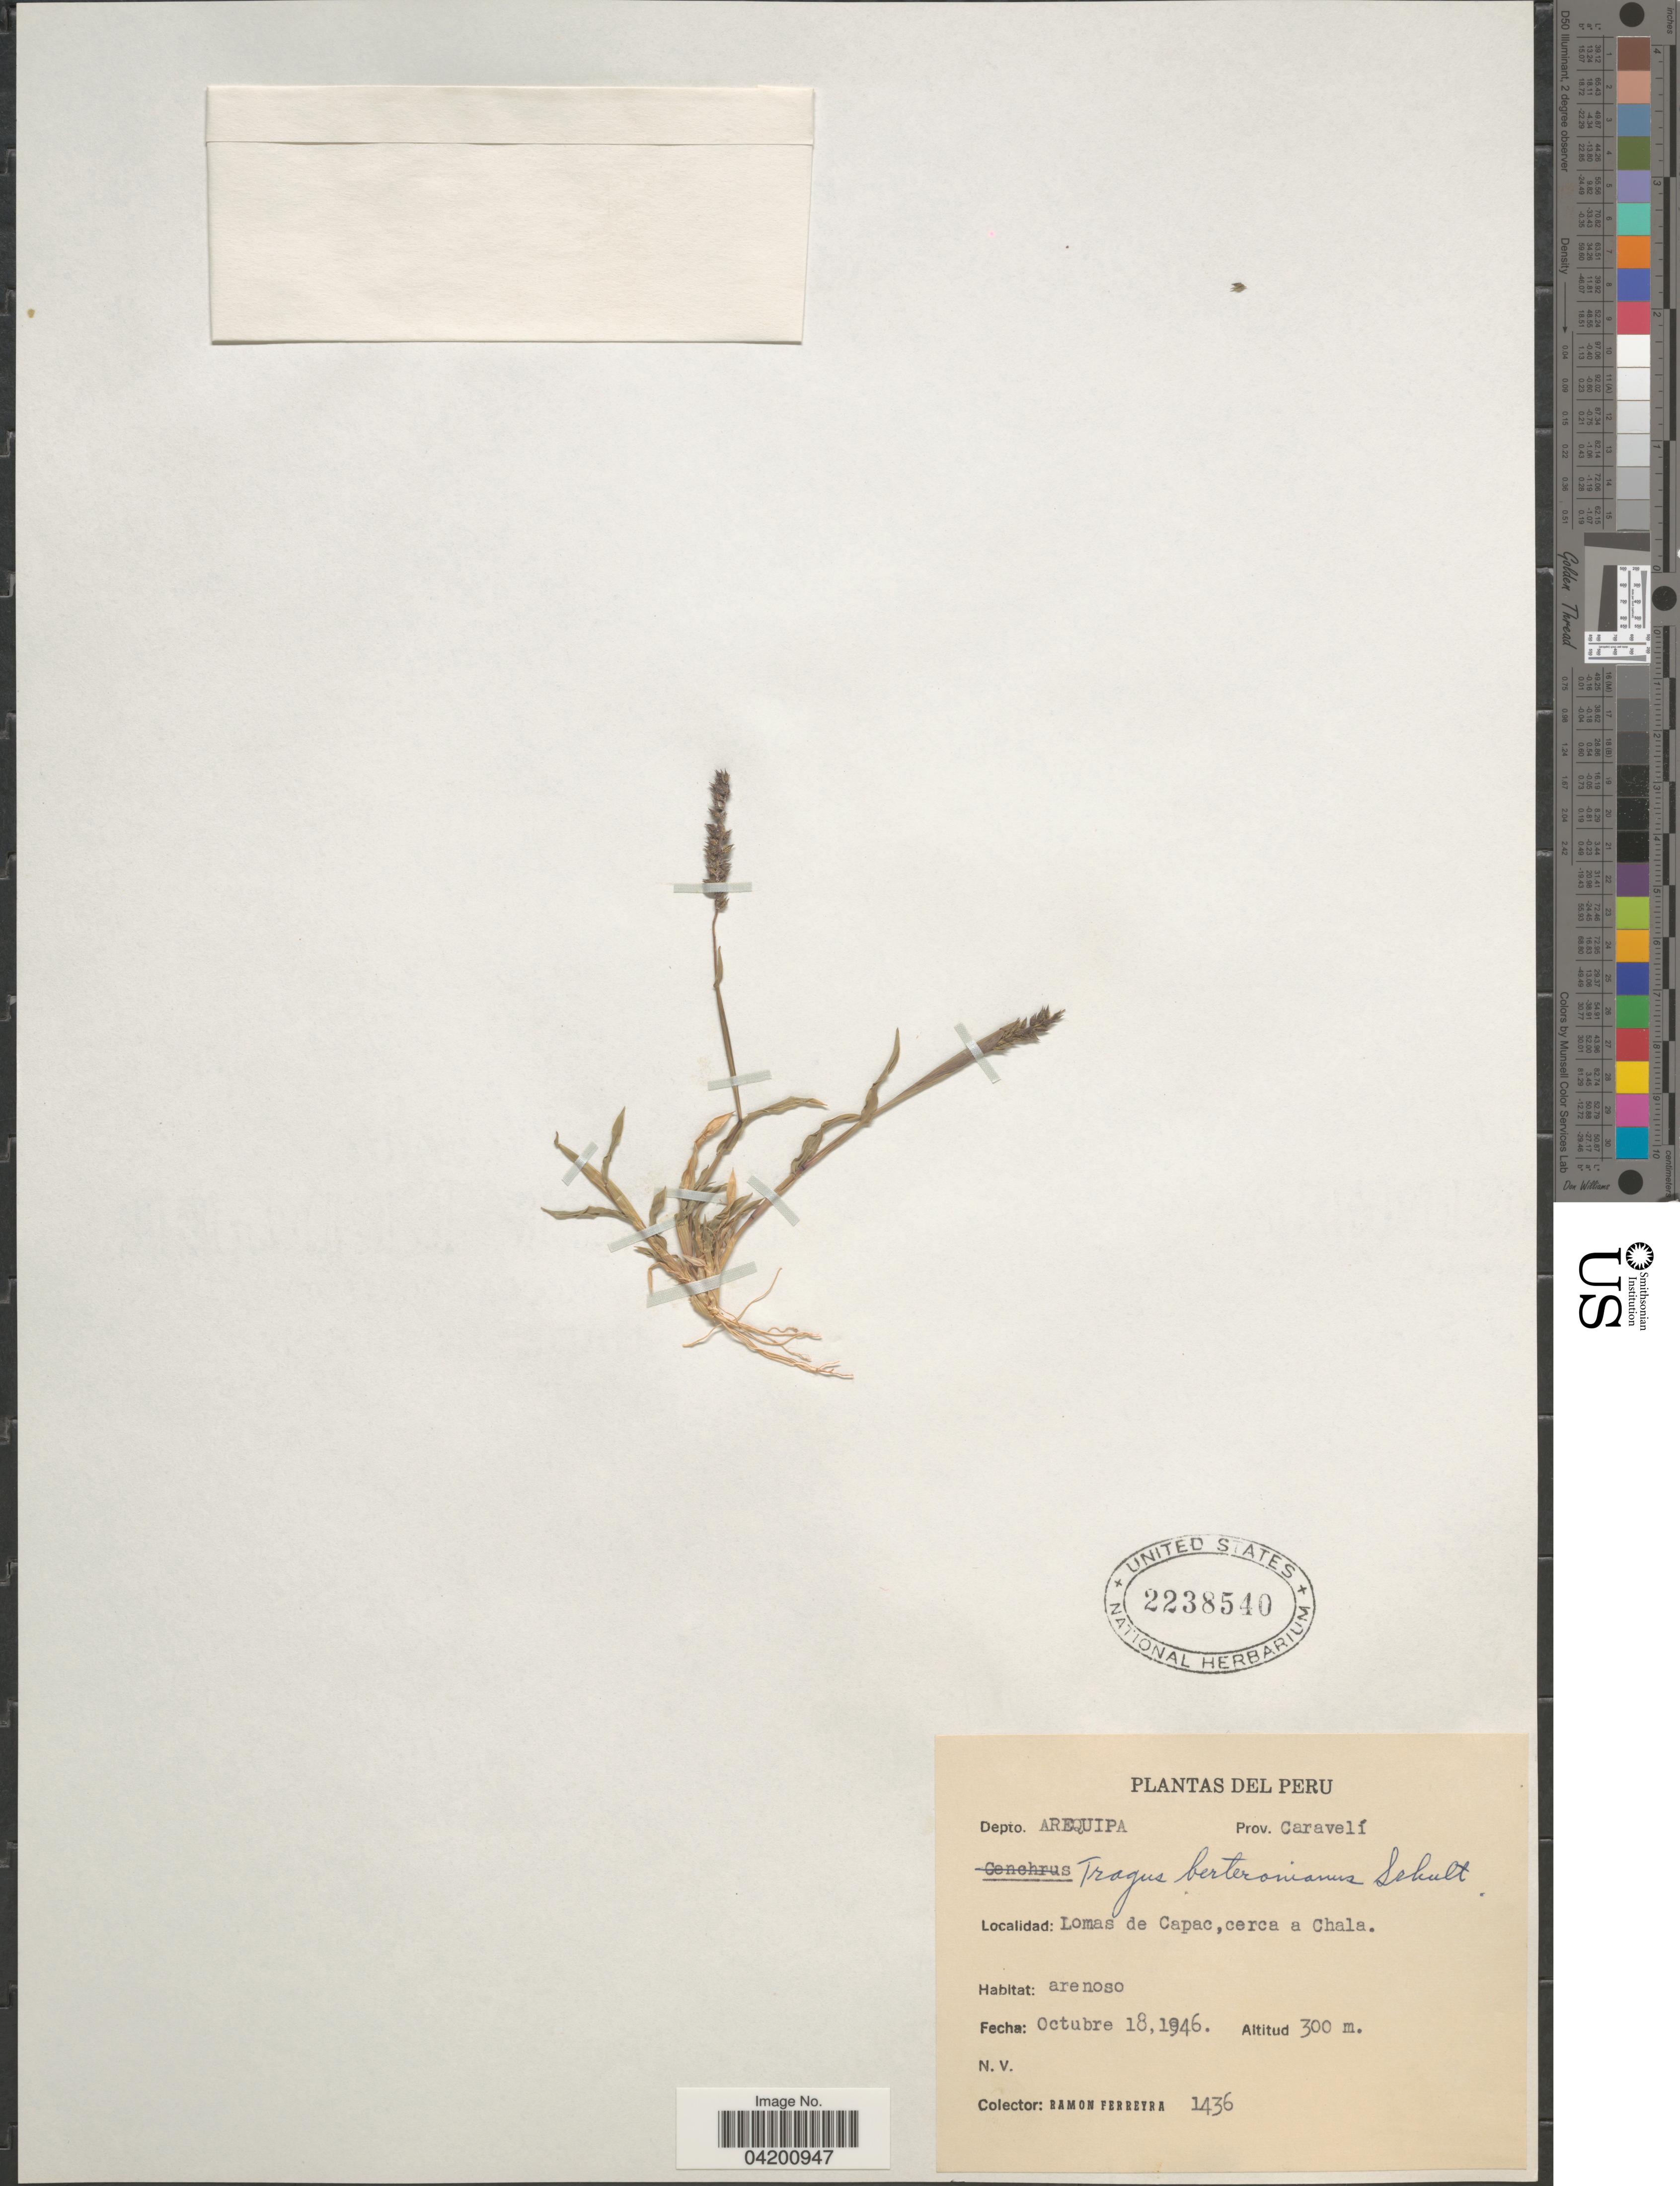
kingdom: Plantae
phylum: Tracheophyta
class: Liliopsida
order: Poales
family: Poaceae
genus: Tragus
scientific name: Tragus berteronianus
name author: Schult.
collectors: R. A. Ferreyra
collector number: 1436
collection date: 1946-10-18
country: Peru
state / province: Arequipa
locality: Depto. Arequipa. Prov. Caravelí. Lomas de Capac, cerca a Chala.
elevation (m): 300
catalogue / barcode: US 2238540